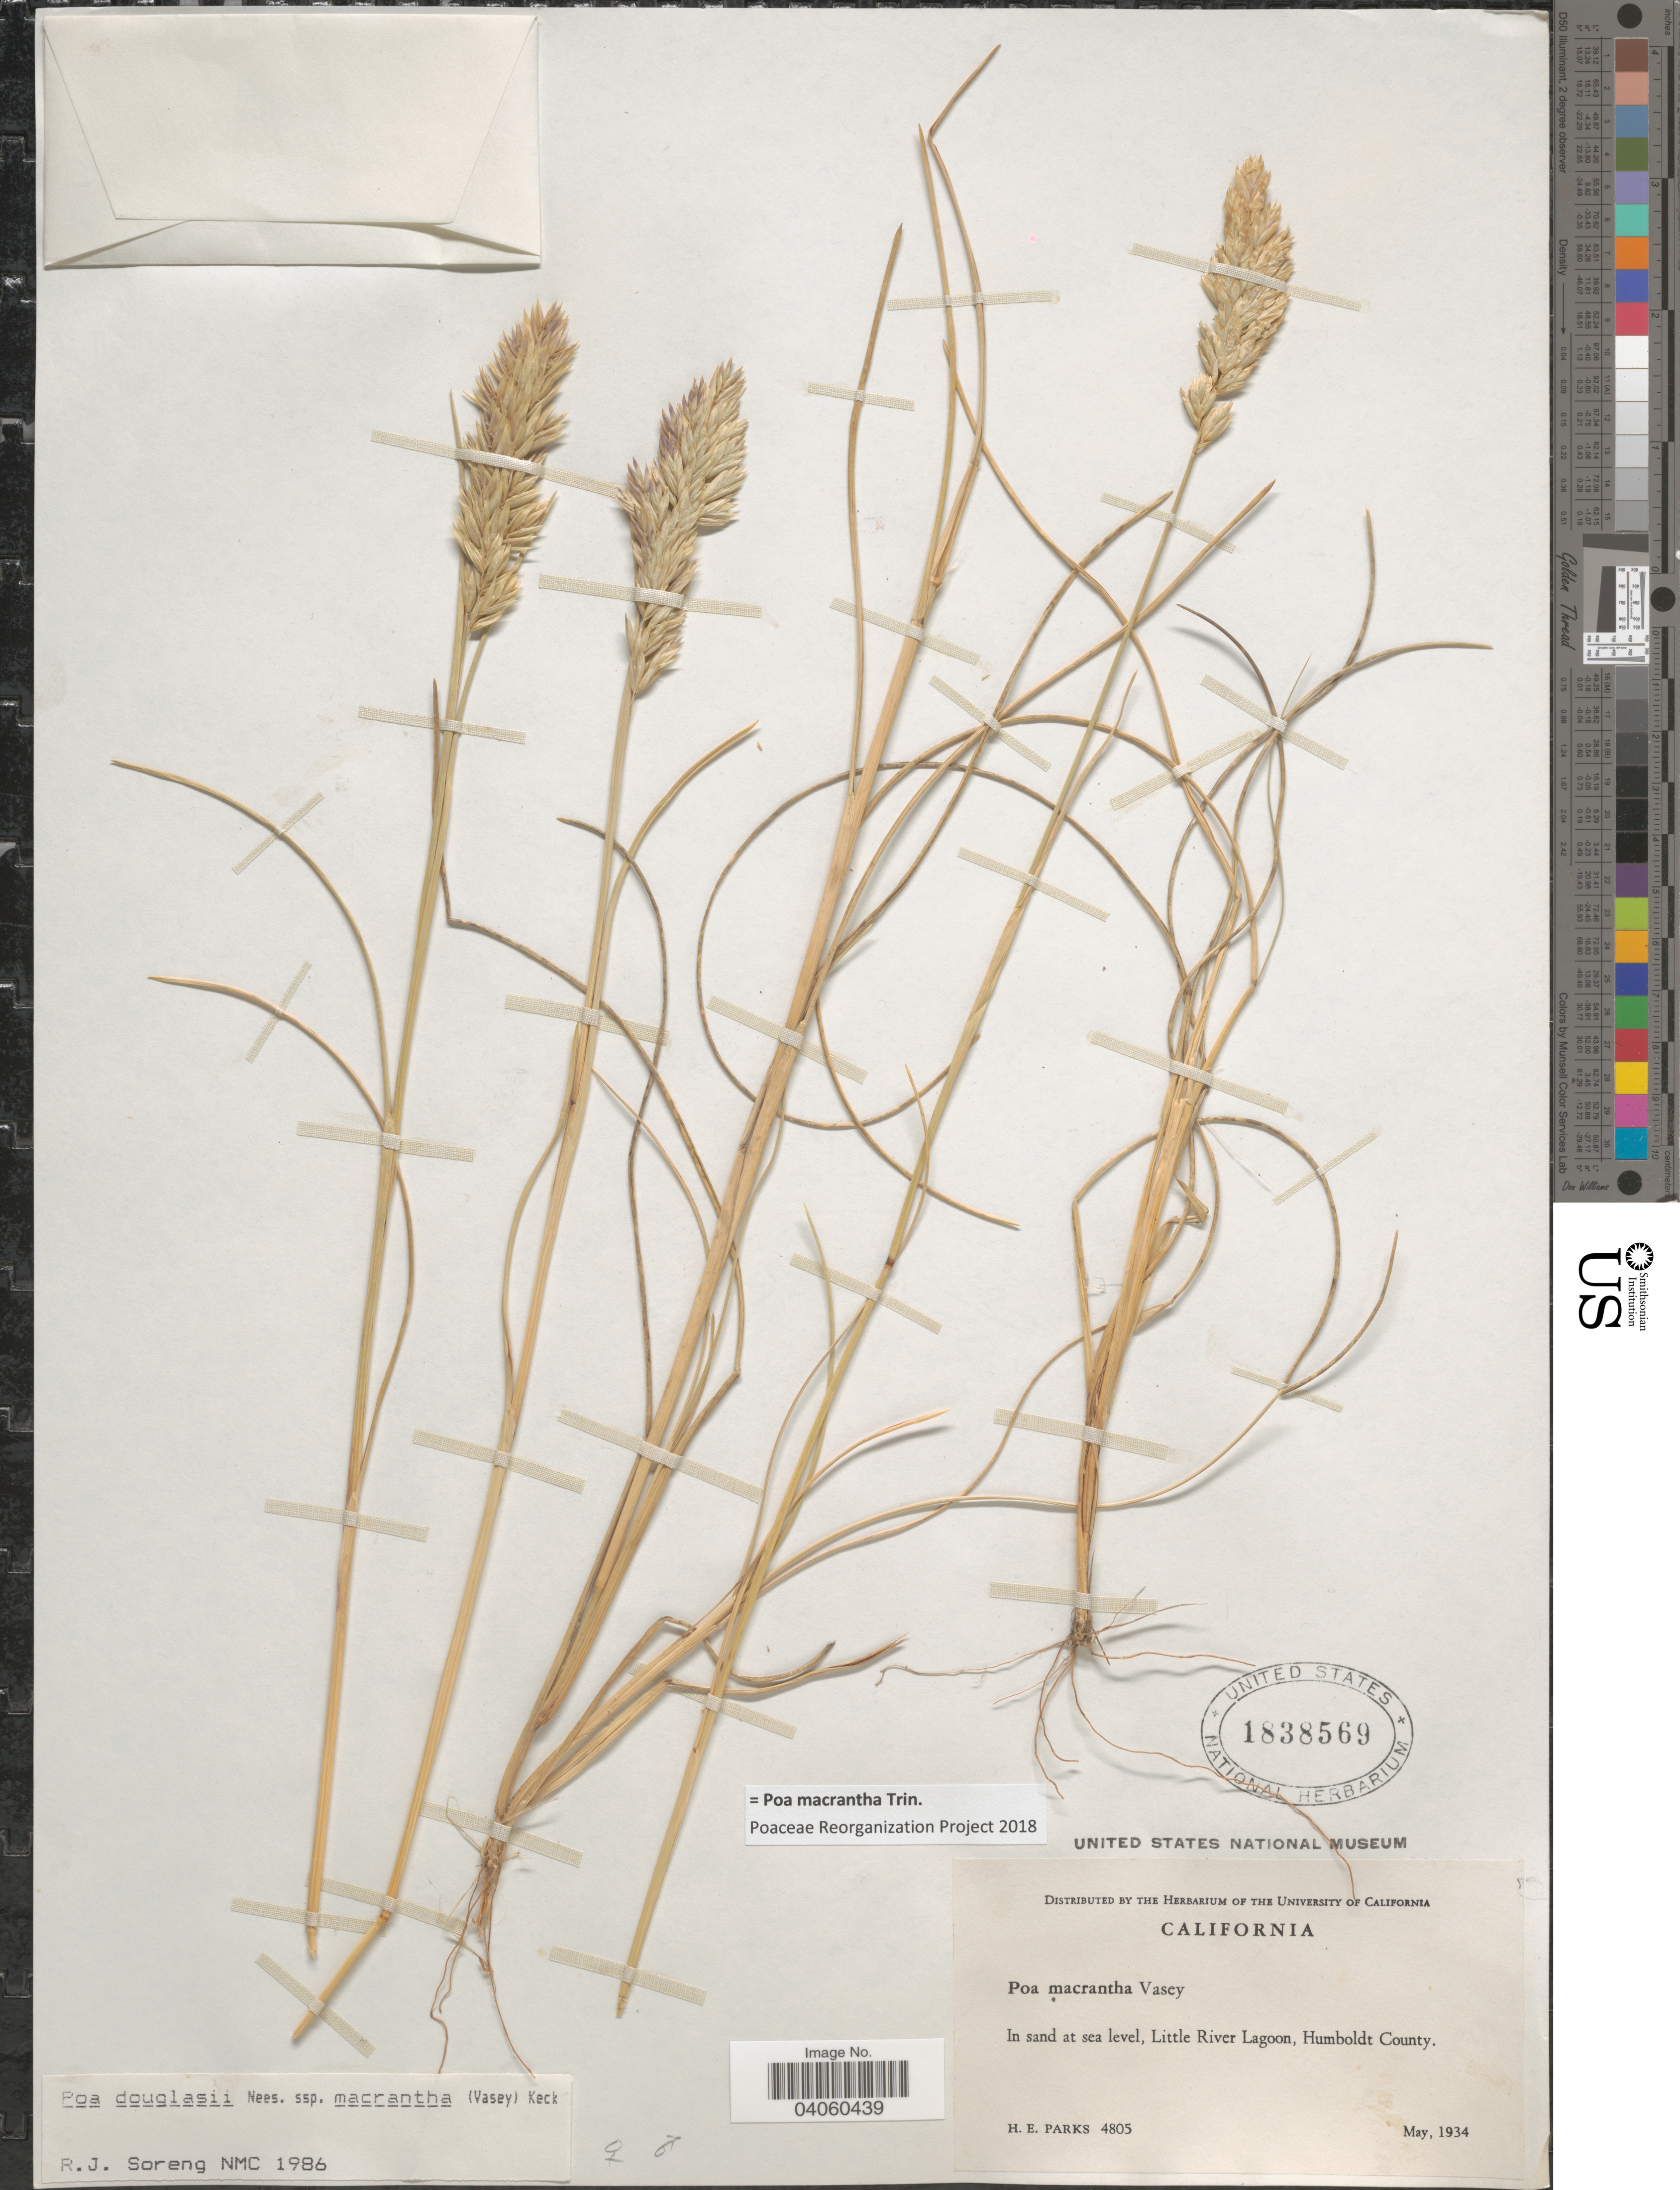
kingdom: Plantae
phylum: Tracheophyta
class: Liliopsida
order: Poales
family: Poaceae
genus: Poa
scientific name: Poa macrantha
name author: Vasey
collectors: H. E. Parks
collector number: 4805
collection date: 1934-05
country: United States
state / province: California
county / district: Humboldt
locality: Little River Lagoon, Humboldt County.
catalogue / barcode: US 1838569